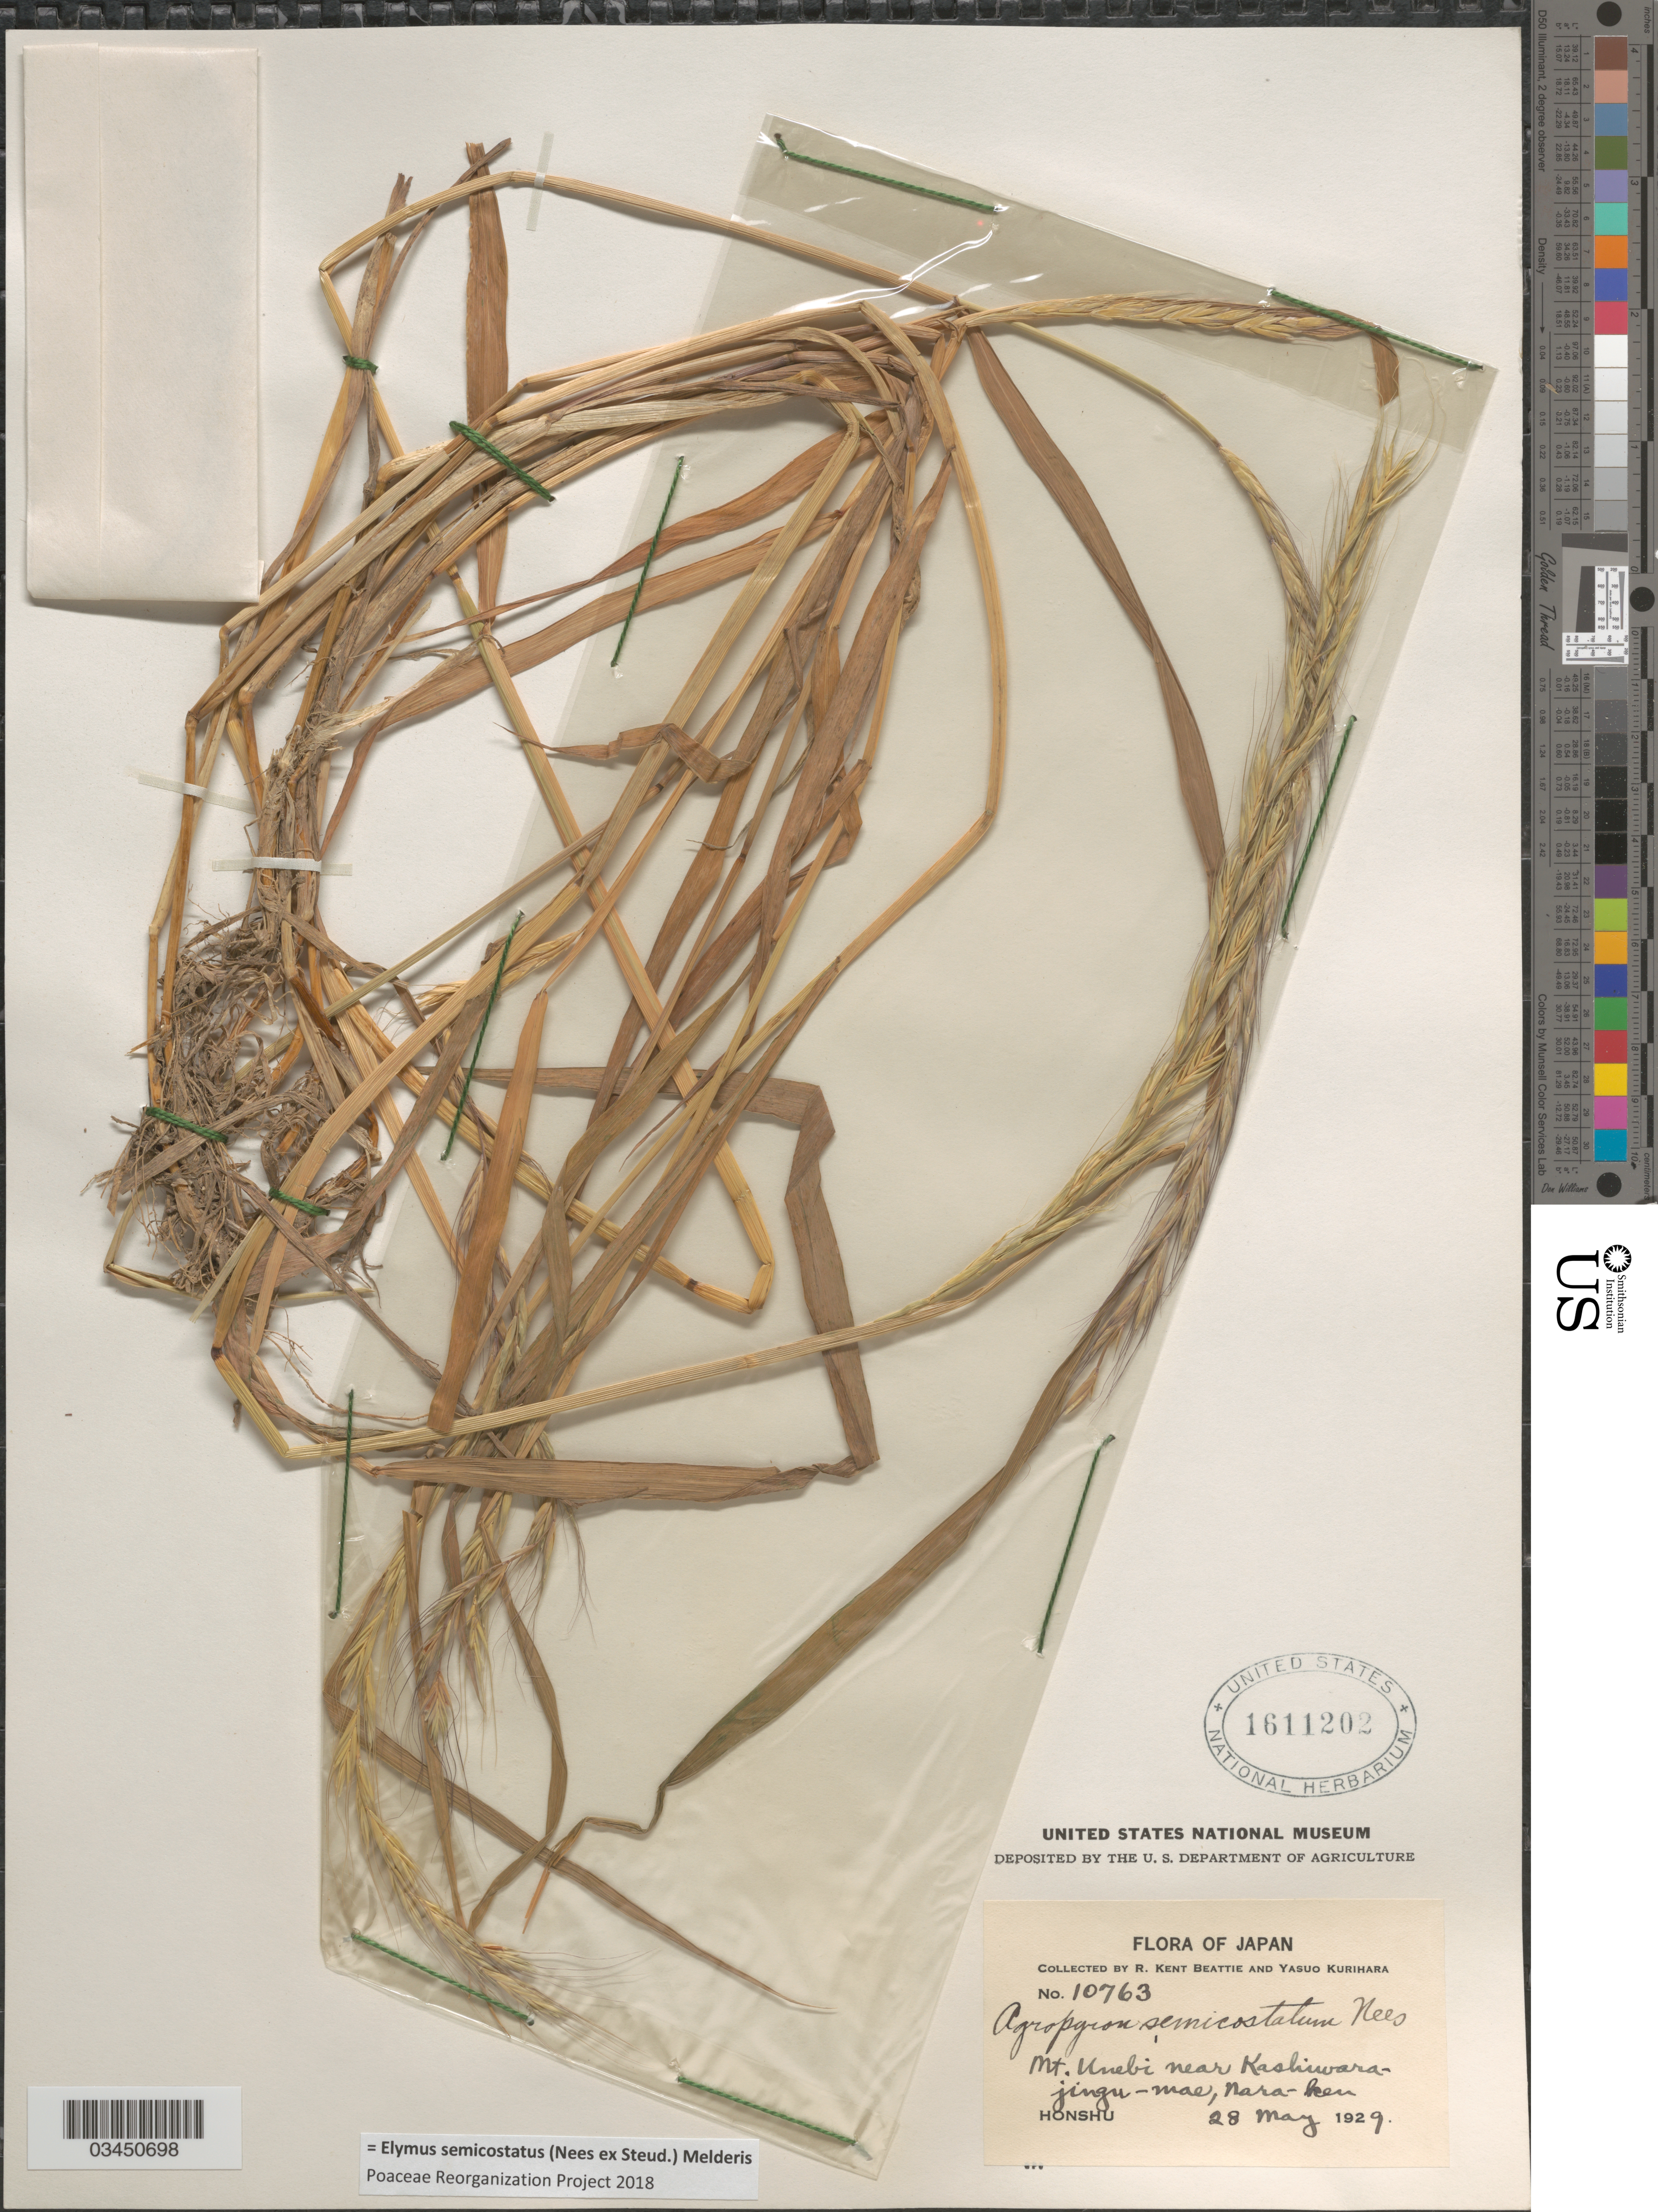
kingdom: Plantae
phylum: Tracheophyta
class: Liliopsida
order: Poales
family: Poaceae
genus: Elymus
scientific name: Elymus semicostatus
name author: (Nees ex Steud.) Melderis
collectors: R. K. Beattie & Y. Kurihara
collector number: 10763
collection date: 1929-05-28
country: Japan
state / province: Nara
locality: Mt. Unebi near Kashiwarajingu-mae, Nara-ken. Honshu.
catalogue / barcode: US 1611202